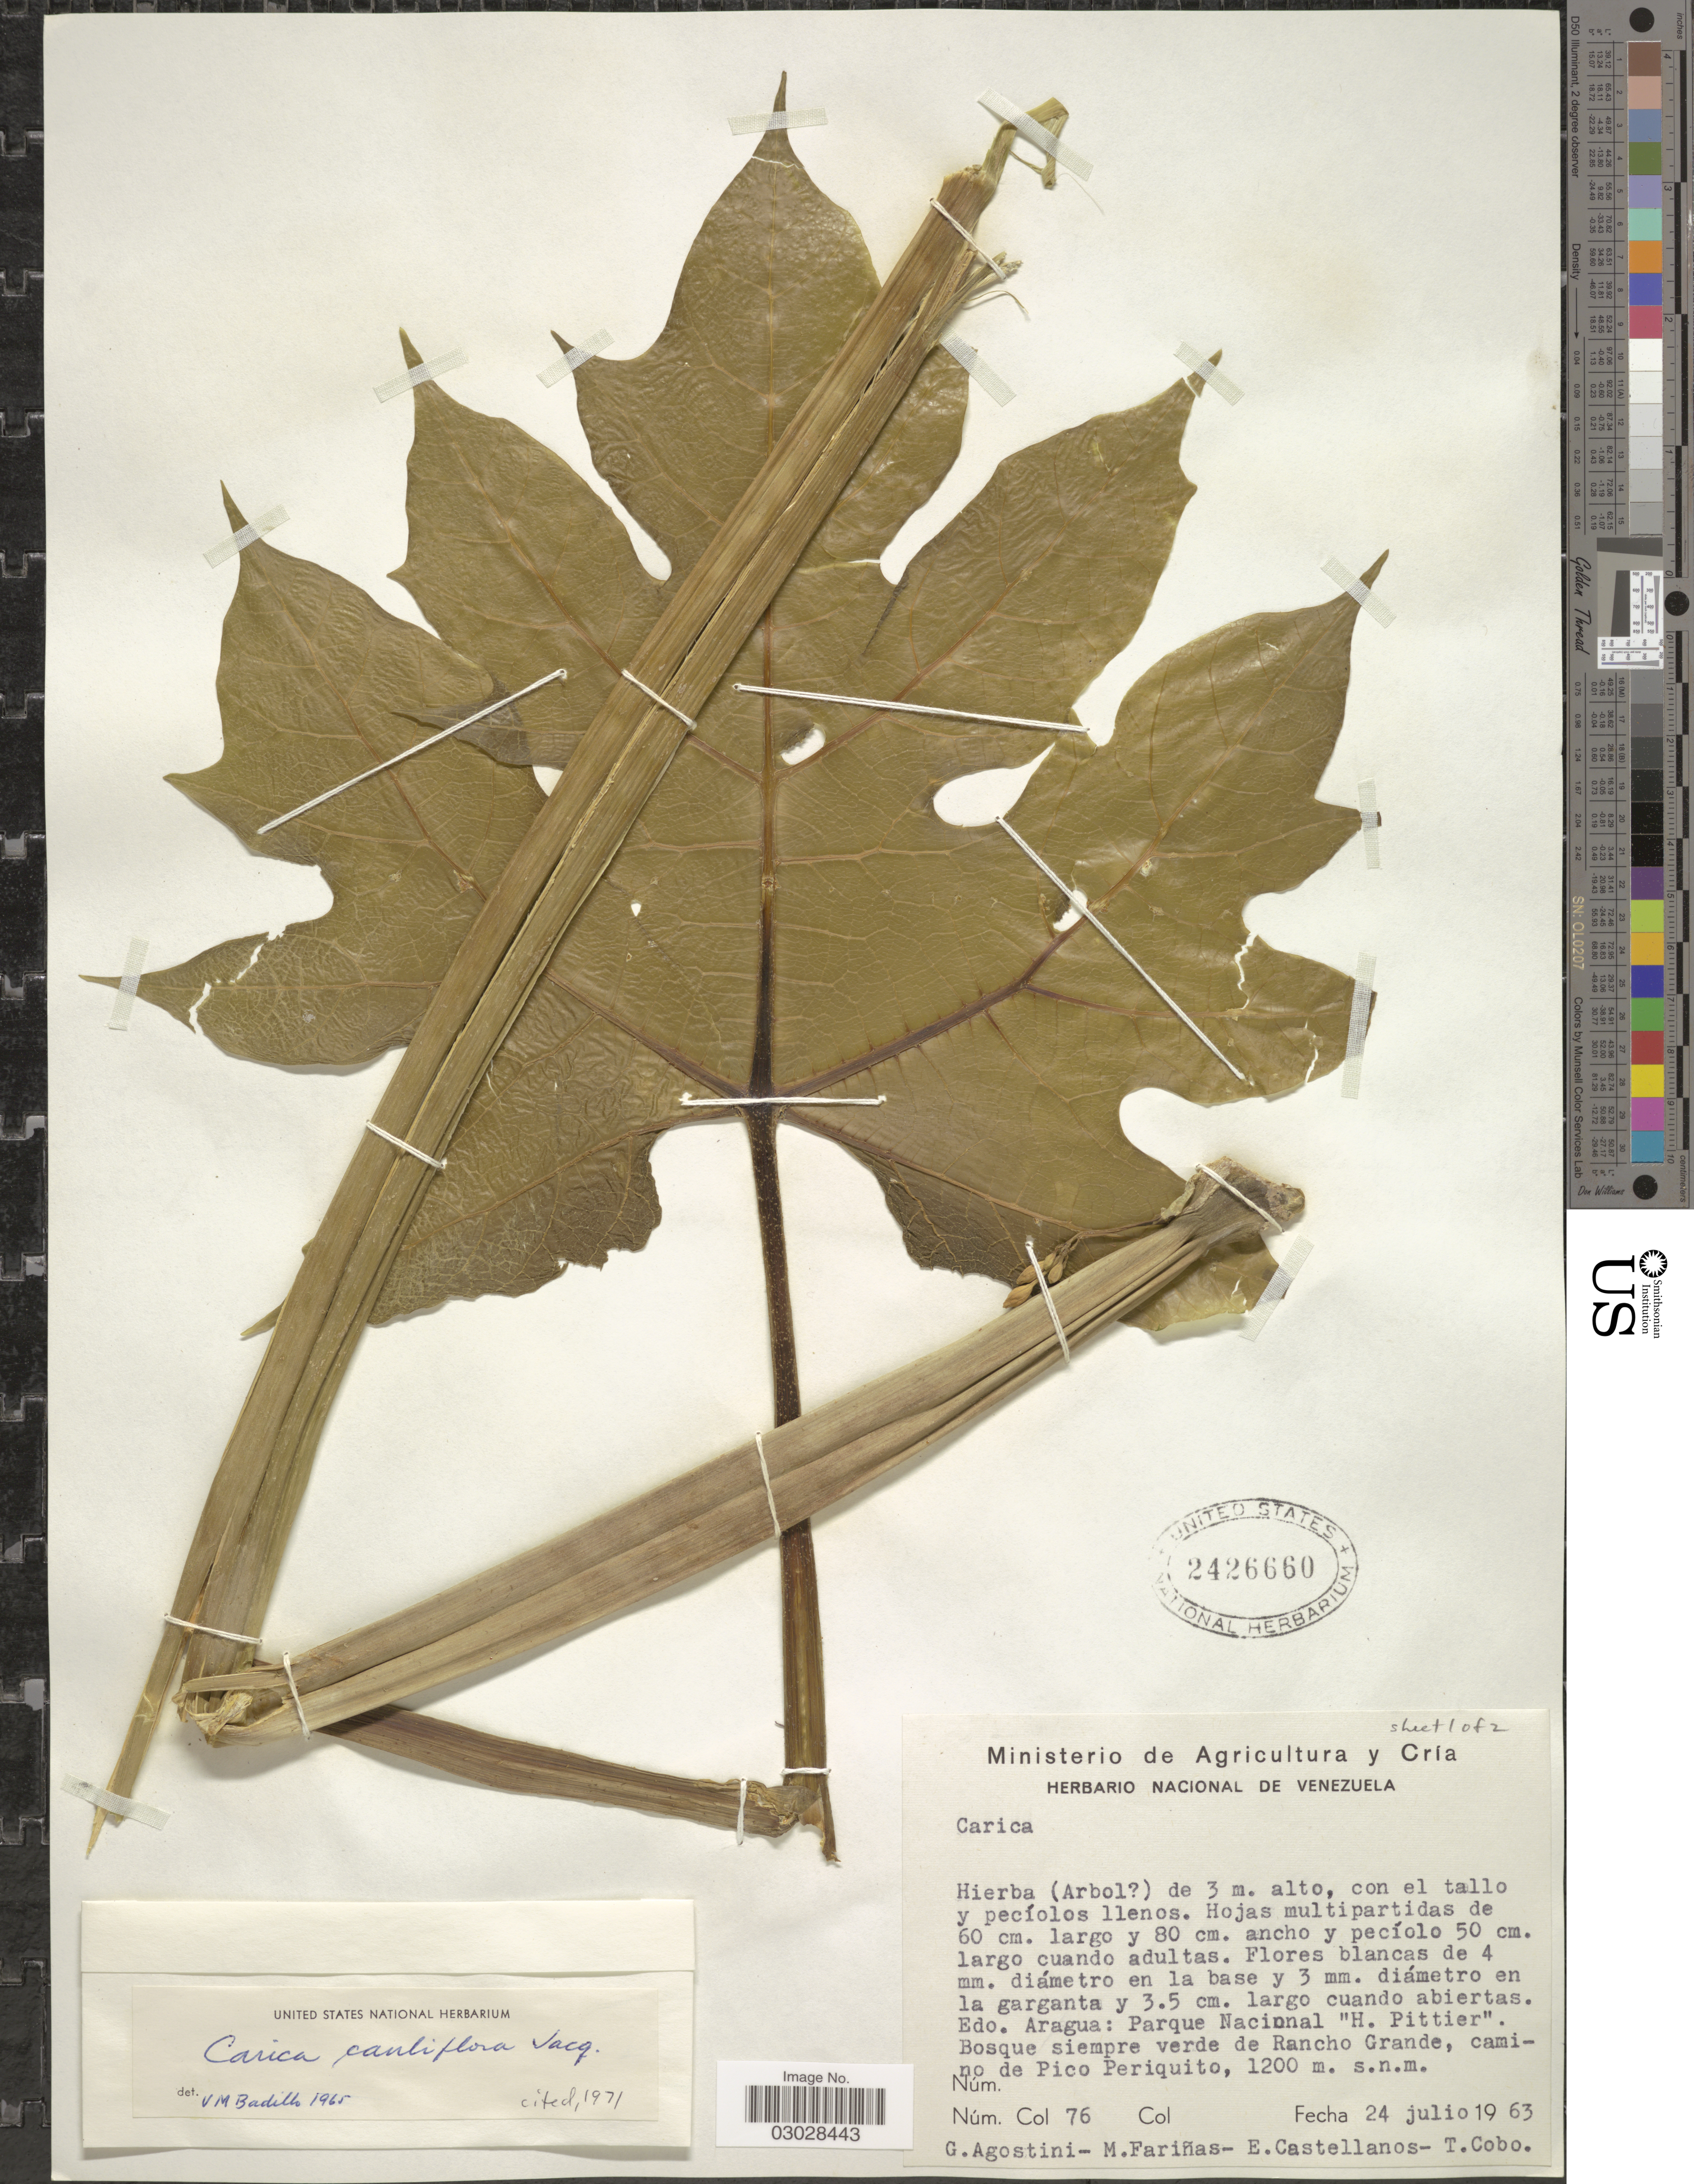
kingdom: Plantae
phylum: Tracheophyta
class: Magnoliopsida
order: Brassicales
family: Caricaceae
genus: Vasconcellea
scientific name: Vasconcellea cauliflora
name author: (Jacq.) A. DC.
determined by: Strong, M. T., (US), Smithsonian Institution - National Museum of Natural History (UNITED STATES)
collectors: G. Agostini, M. Fariñas, E. Castellanos & T. Cobo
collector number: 76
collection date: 1963-07-24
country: Venezuela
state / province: Aragua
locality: Edo. Aragua: Parque Nacional "H. Pittier". Bosque siempre verde de Rancho Grande, camino de Pico Periquito.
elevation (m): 1200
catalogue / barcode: US 2426660